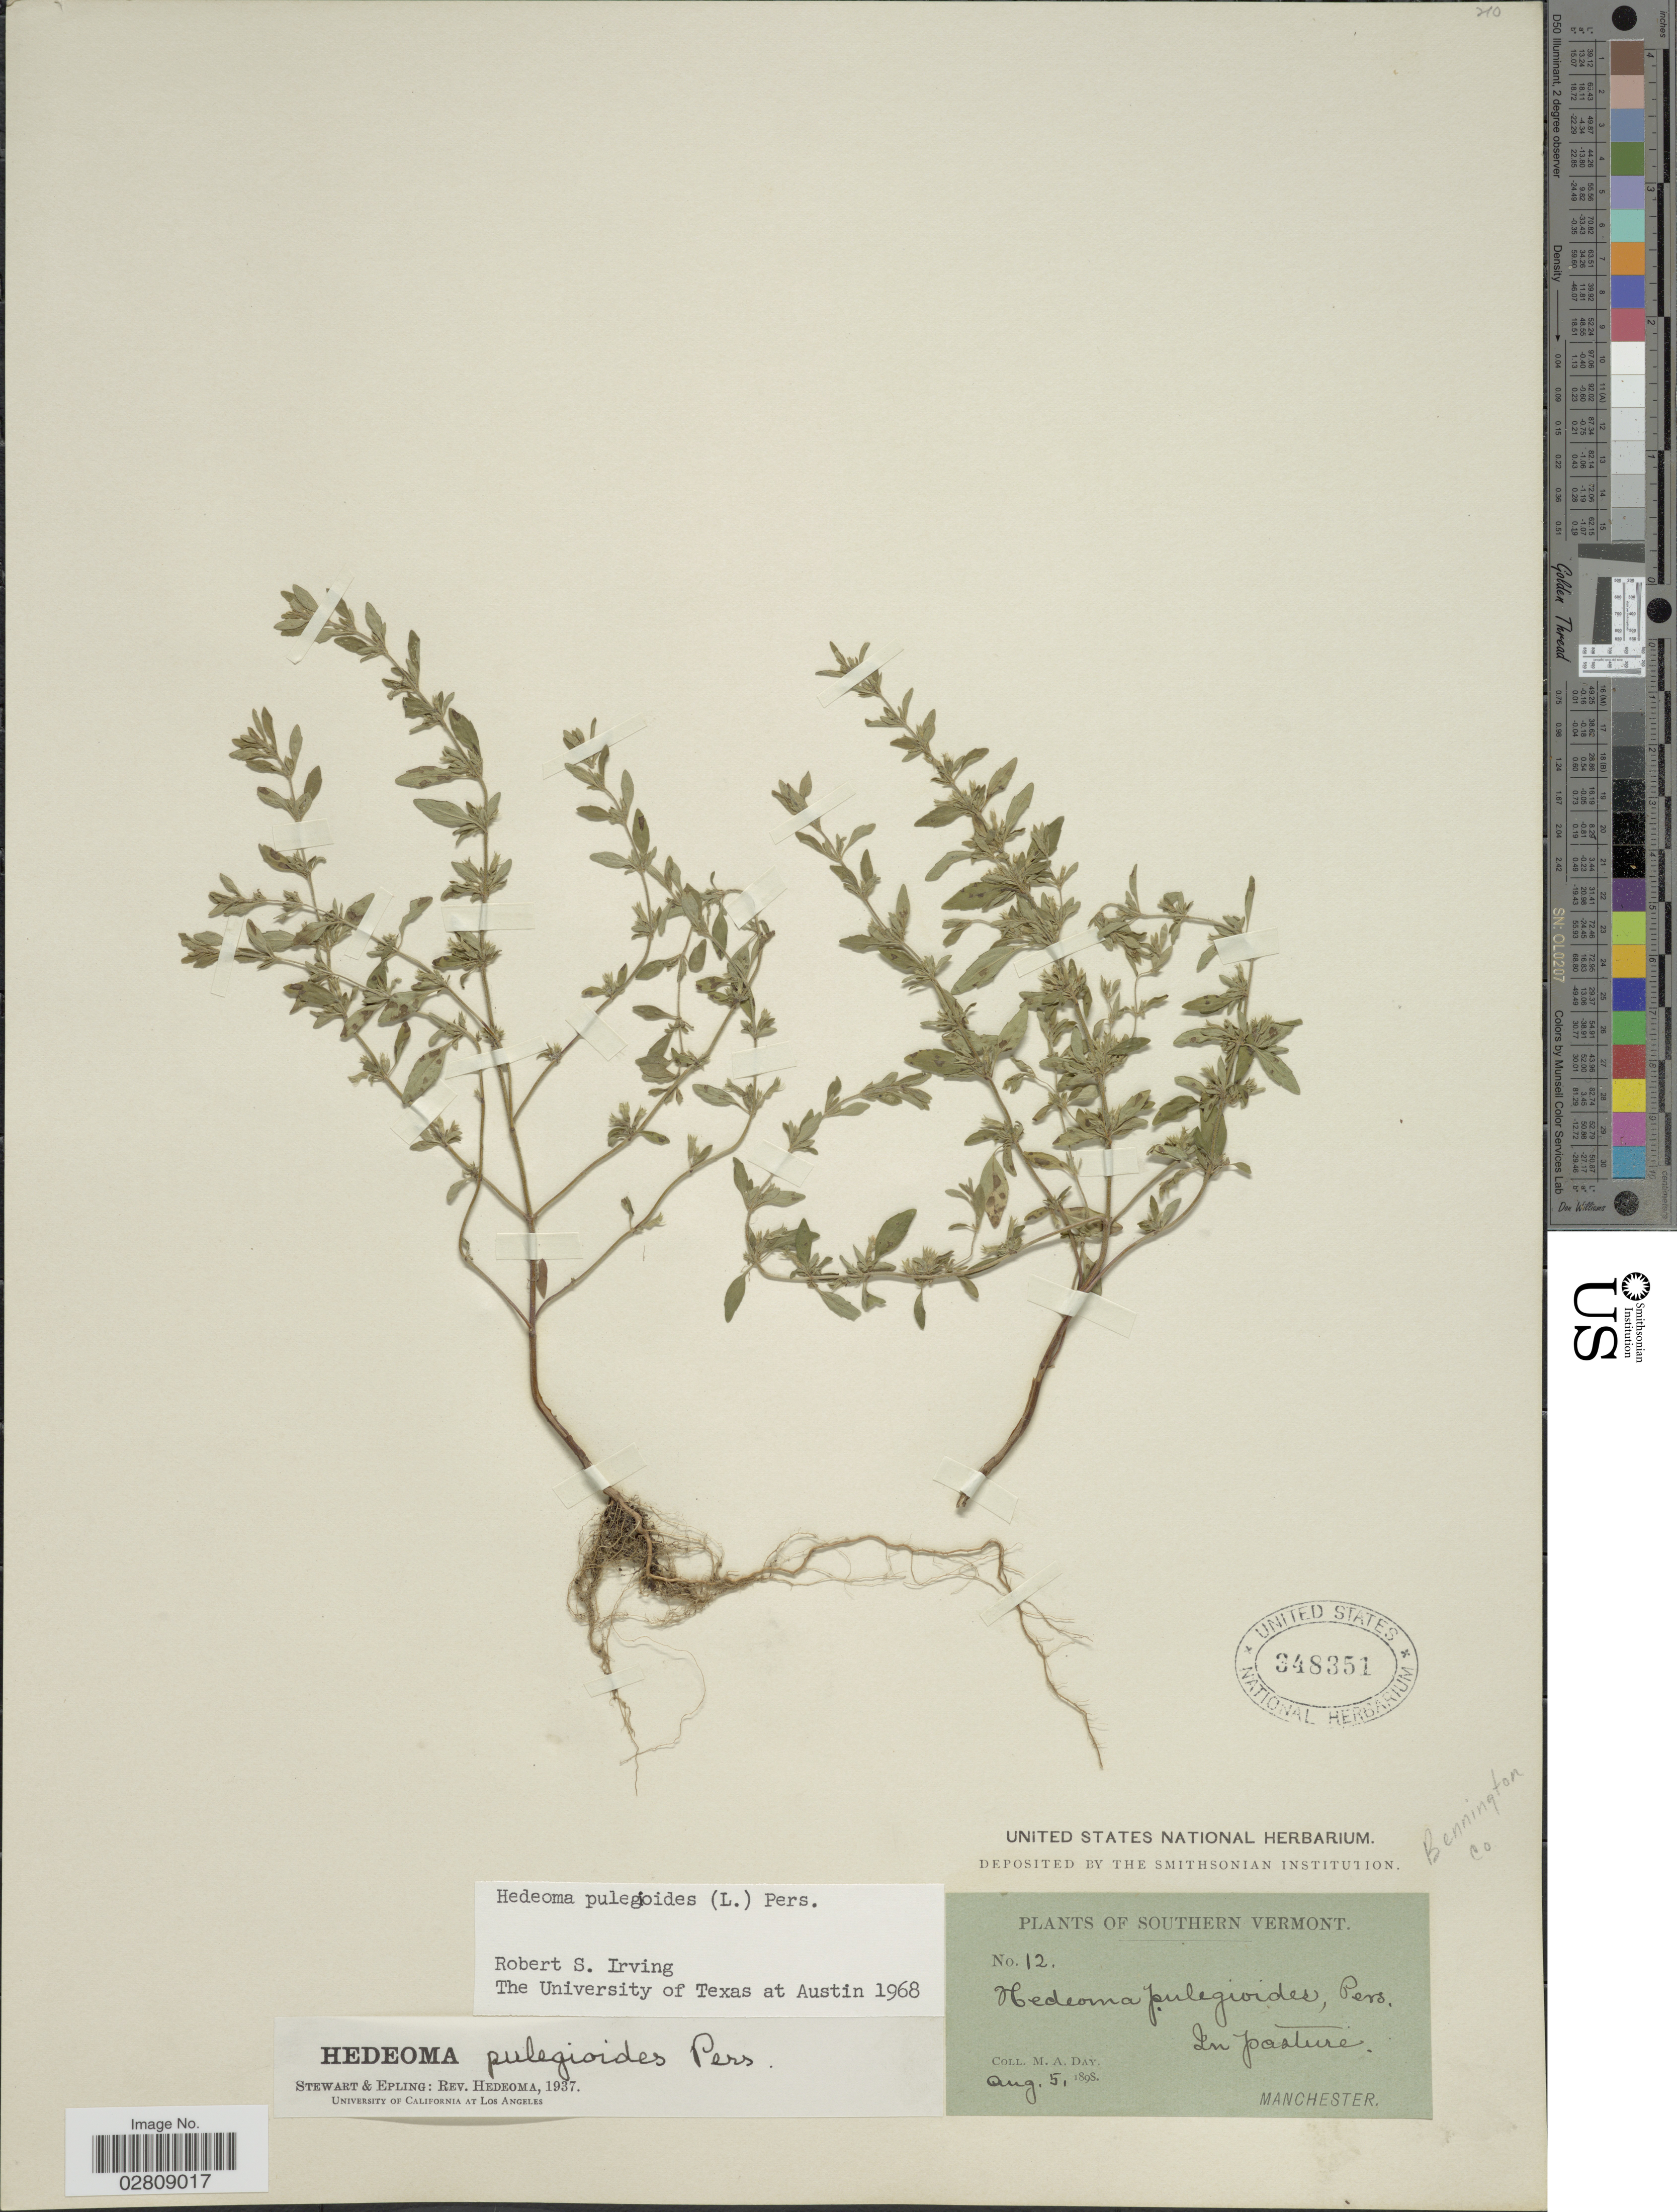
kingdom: Plantae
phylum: Tracheophyta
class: Magnoliopsida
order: Lamiales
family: Lamiaceae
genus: Hedeoma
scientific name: Hedeoma pulegioides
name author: (L.) Pers.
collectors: M. Day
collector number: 12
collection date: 1898-08-05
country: United States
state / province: Vermont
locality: Southern Vermont. In pasture. Bennington Co.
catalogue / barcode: US 348351